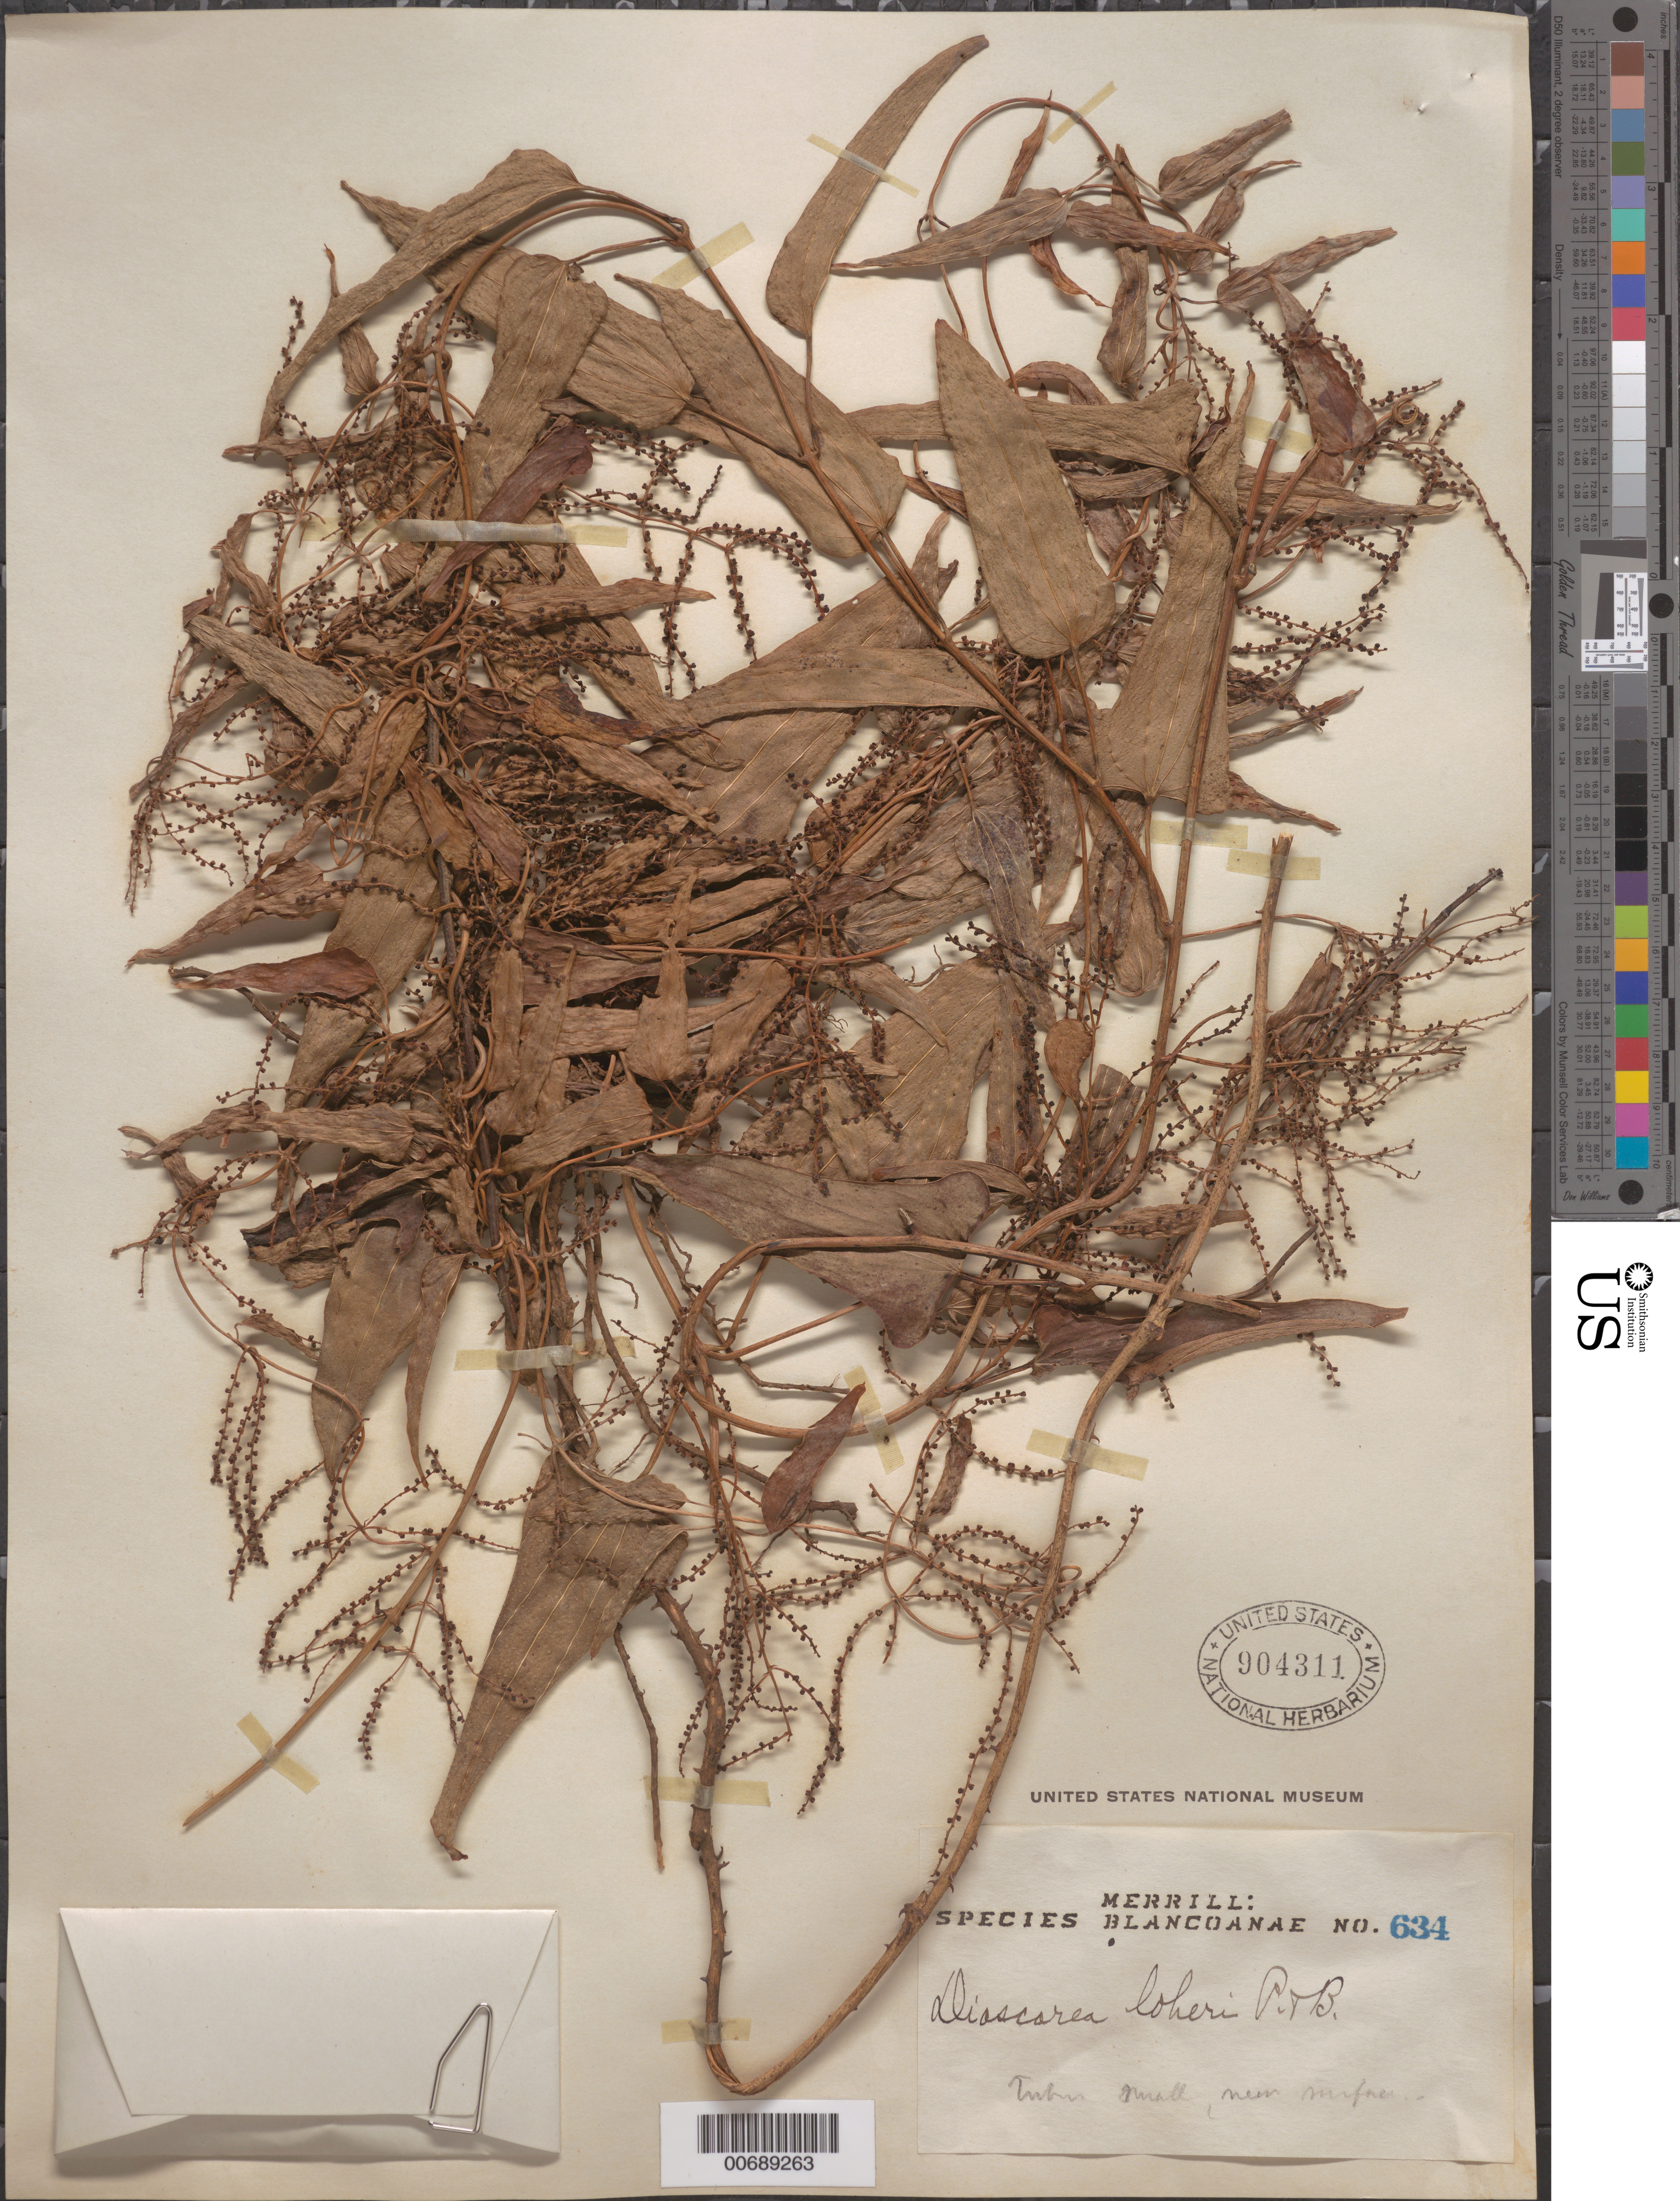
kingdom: Plantae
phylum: Tracheophyta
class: Liliopsida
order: Dioscoreales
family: Dioscoreaceae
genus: Dioscorea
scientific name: Dioscorea loheri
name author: Prain & Burkill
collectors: E. D. Merrill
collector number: Sp. Blancoan. 0634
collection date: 1914-10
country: Philippines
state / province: Calabarzon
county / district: Rizal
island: Palawan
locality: Antipolo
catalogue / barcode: US 904311